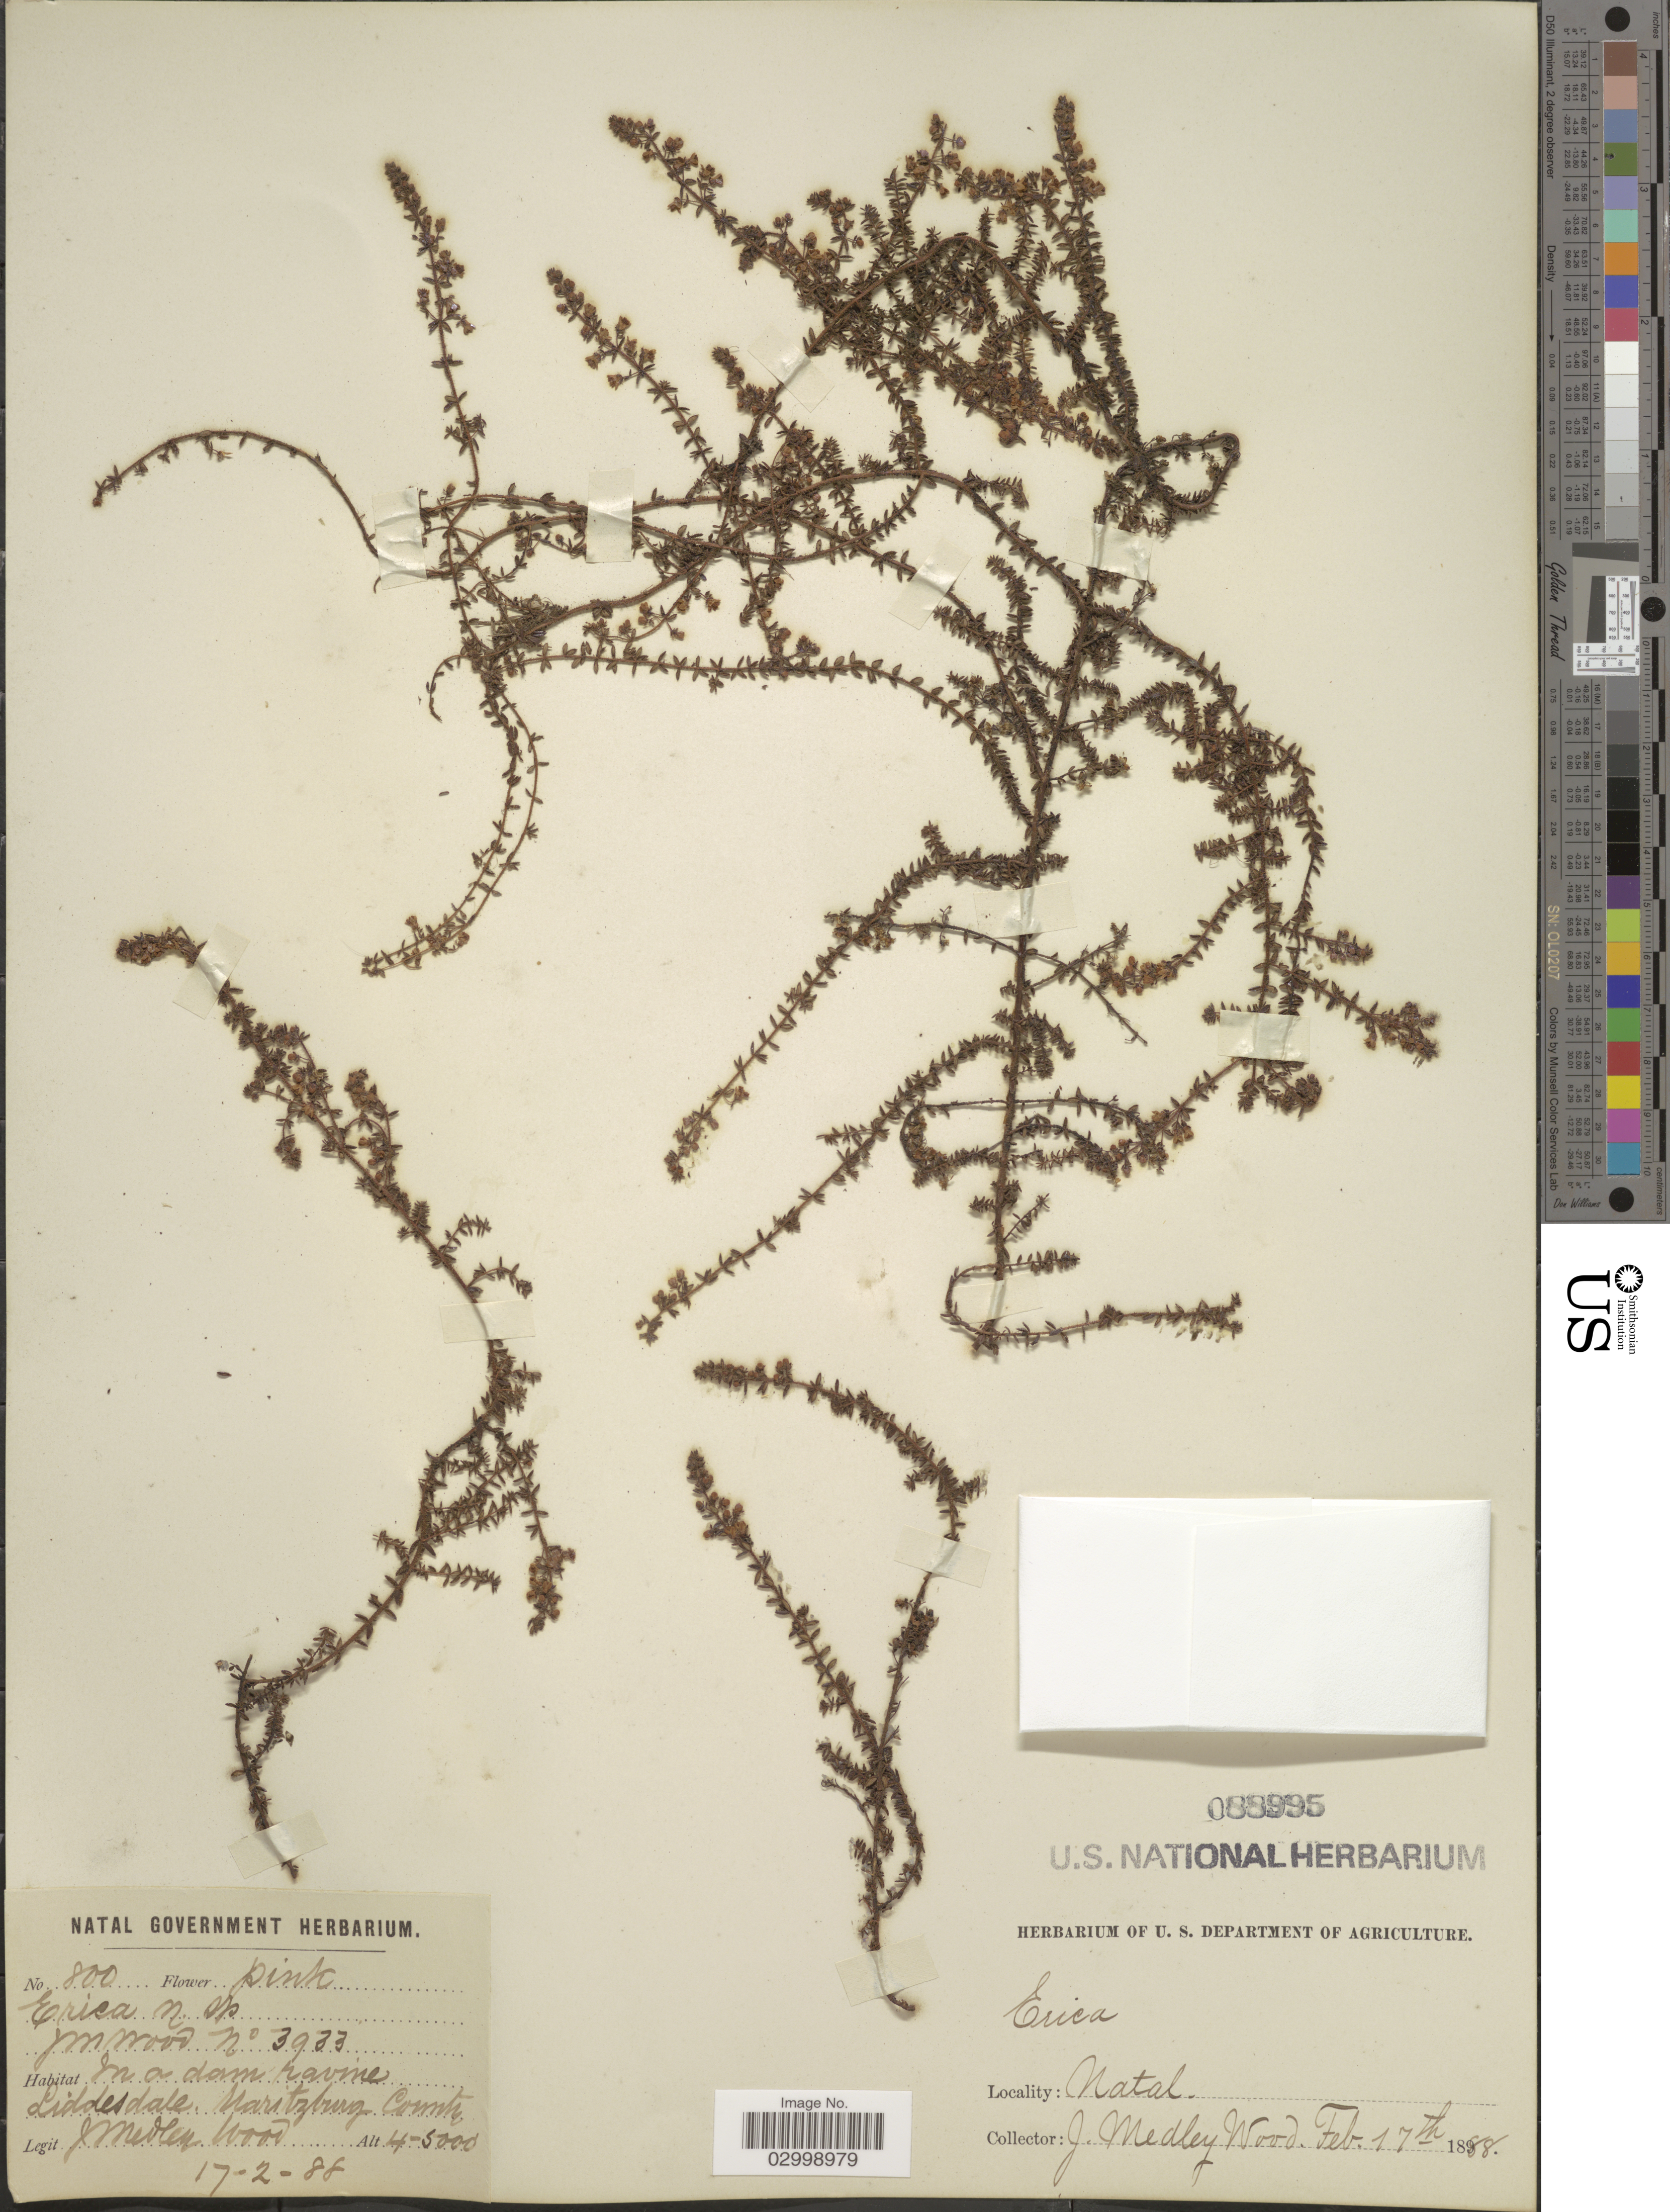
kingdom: Plantae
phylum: Tracheophyta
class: Magnoliopsida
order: Ericales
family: Ericaceae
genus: Erica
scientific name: Erica sp.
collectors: J. Medley Wood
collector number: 800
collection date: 1888-02-17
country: South Africa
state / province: KwaZulu-Natal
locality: In a dam ravine, Liddesdale, Maritzburg County.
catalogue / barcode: US 88995